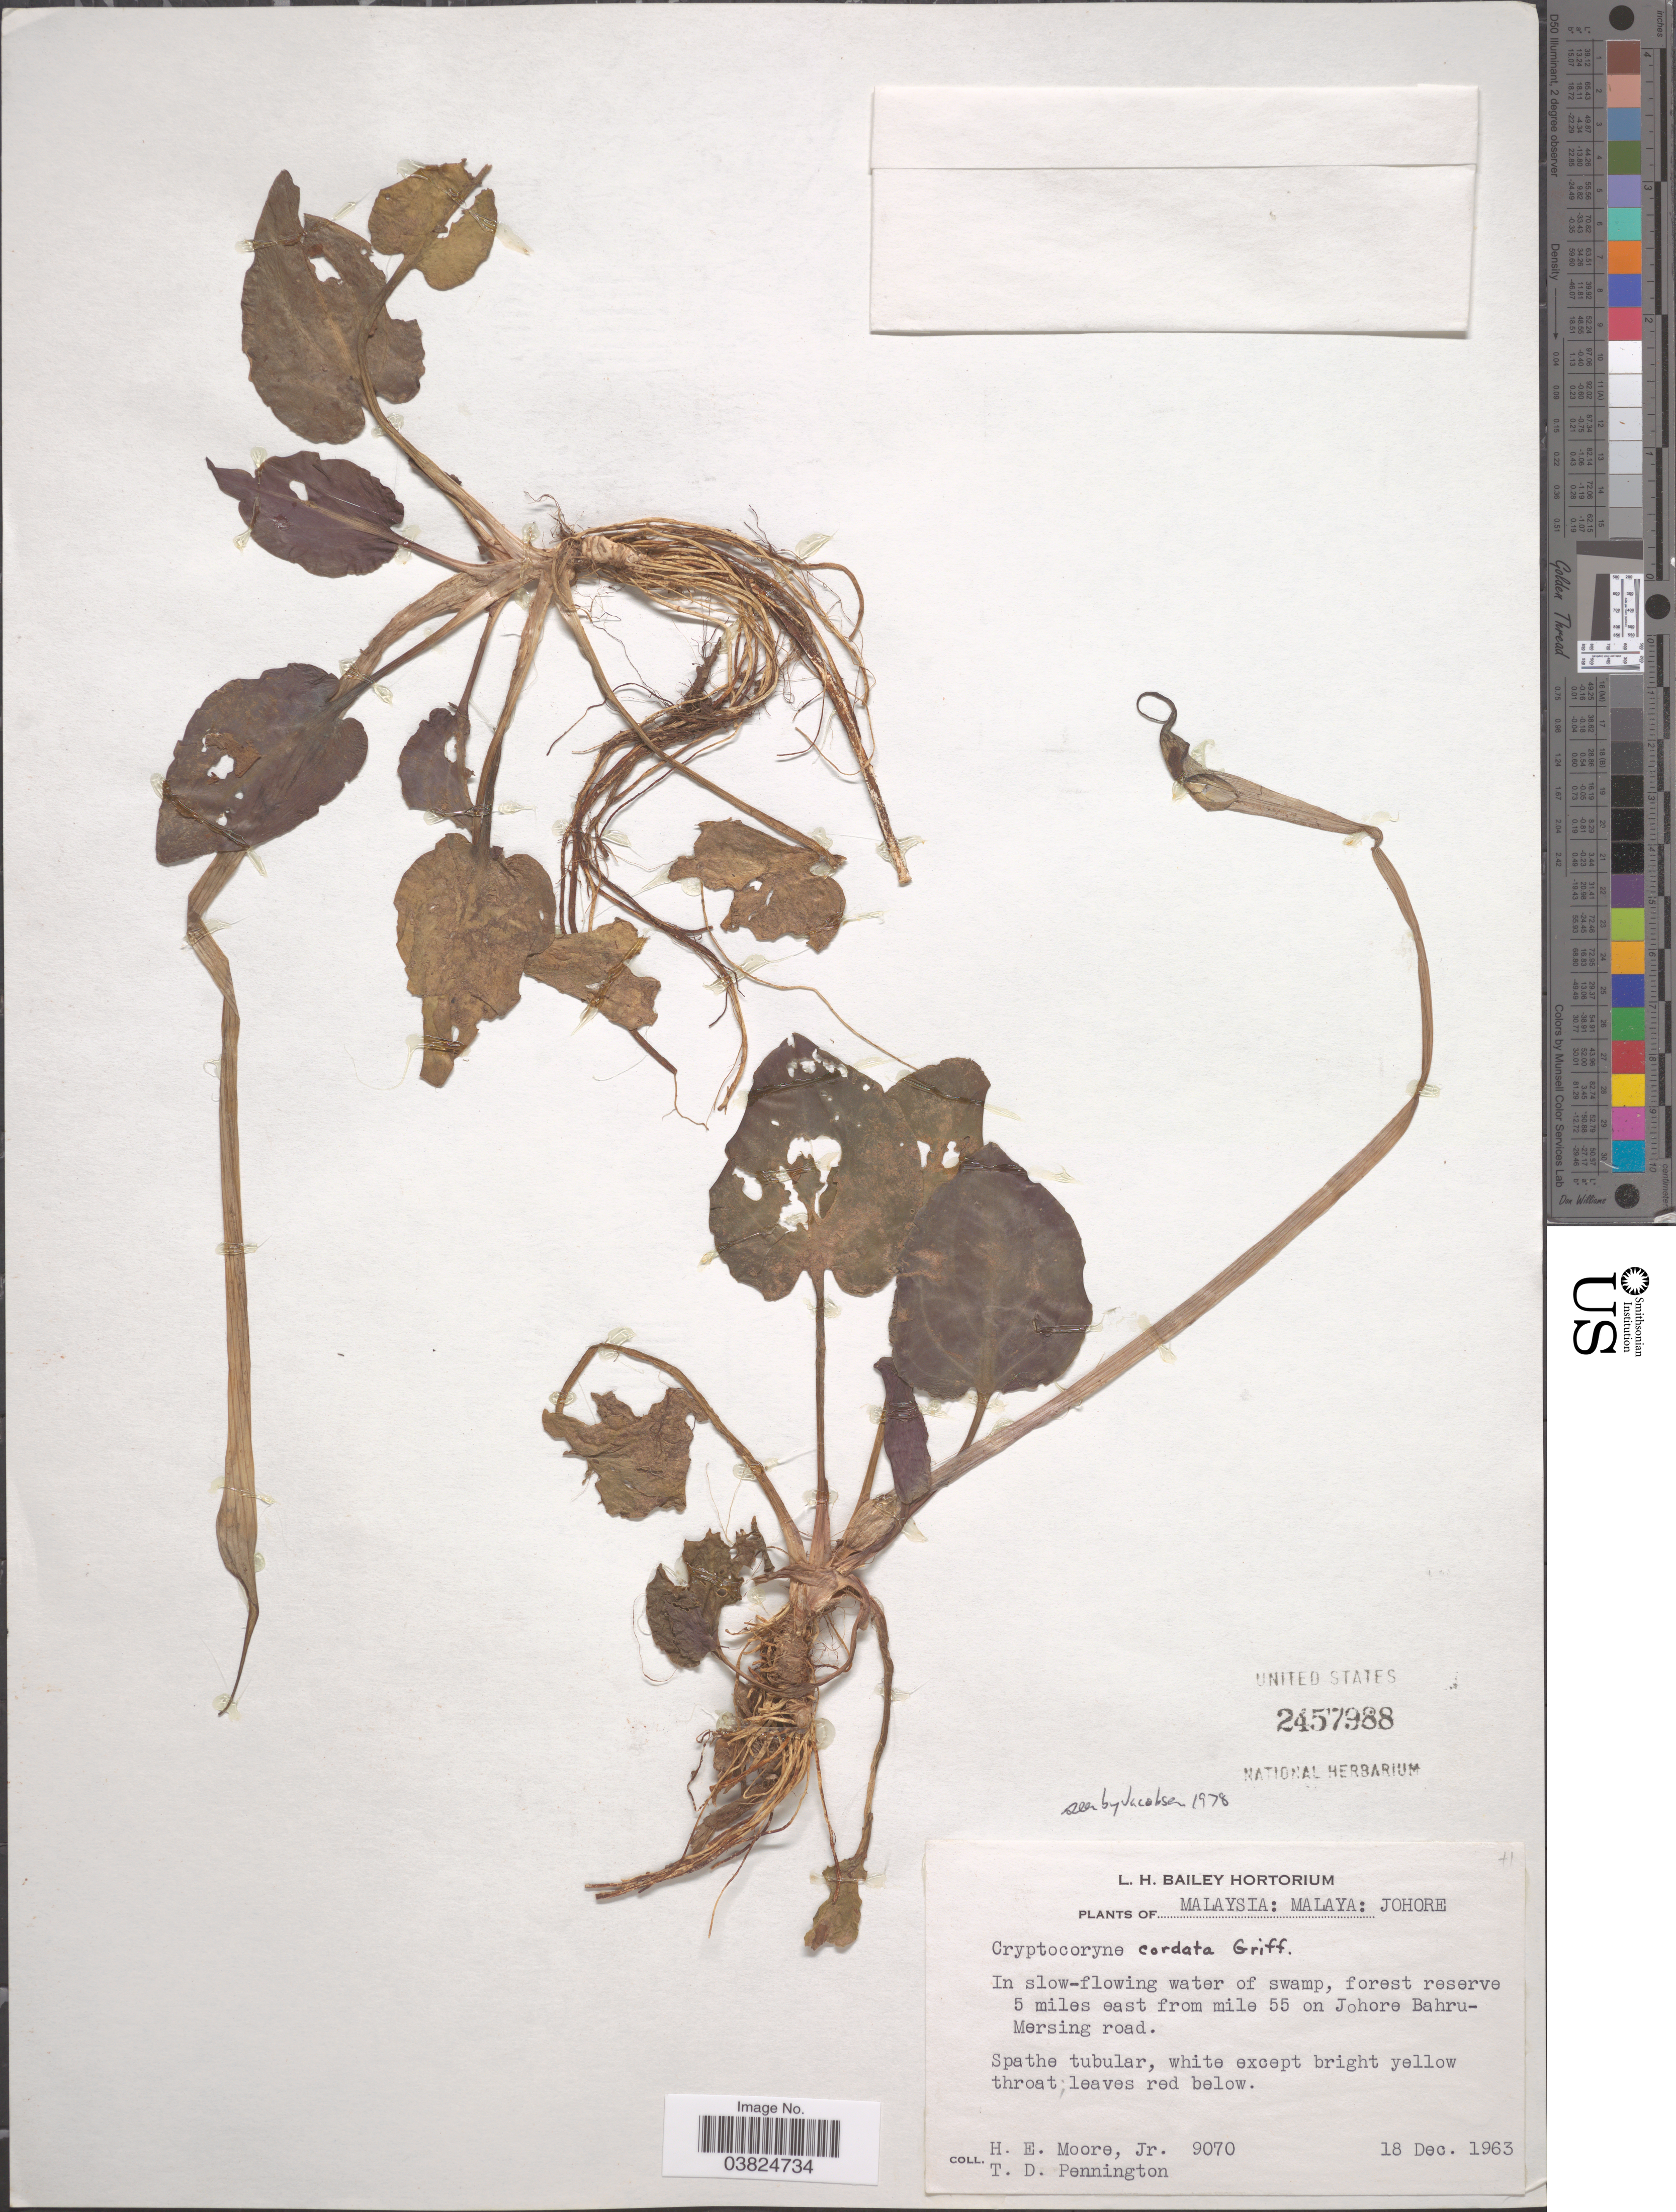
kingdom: Plantae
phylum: Tracheophyta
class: Liliopsida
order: Alismatales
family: Araceae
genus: Cryptocoryne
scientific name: Cryptocoryne cordata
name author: Griff.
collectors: H. Moore & T. D. Pennington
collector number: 9070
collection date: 1963-12-18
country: Malaysia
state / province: Johor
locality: Malaya: Johore. Forest reserve 5 miles east from mile 55 on Johore Bahru - Mersing road.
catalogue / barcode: US 2457988